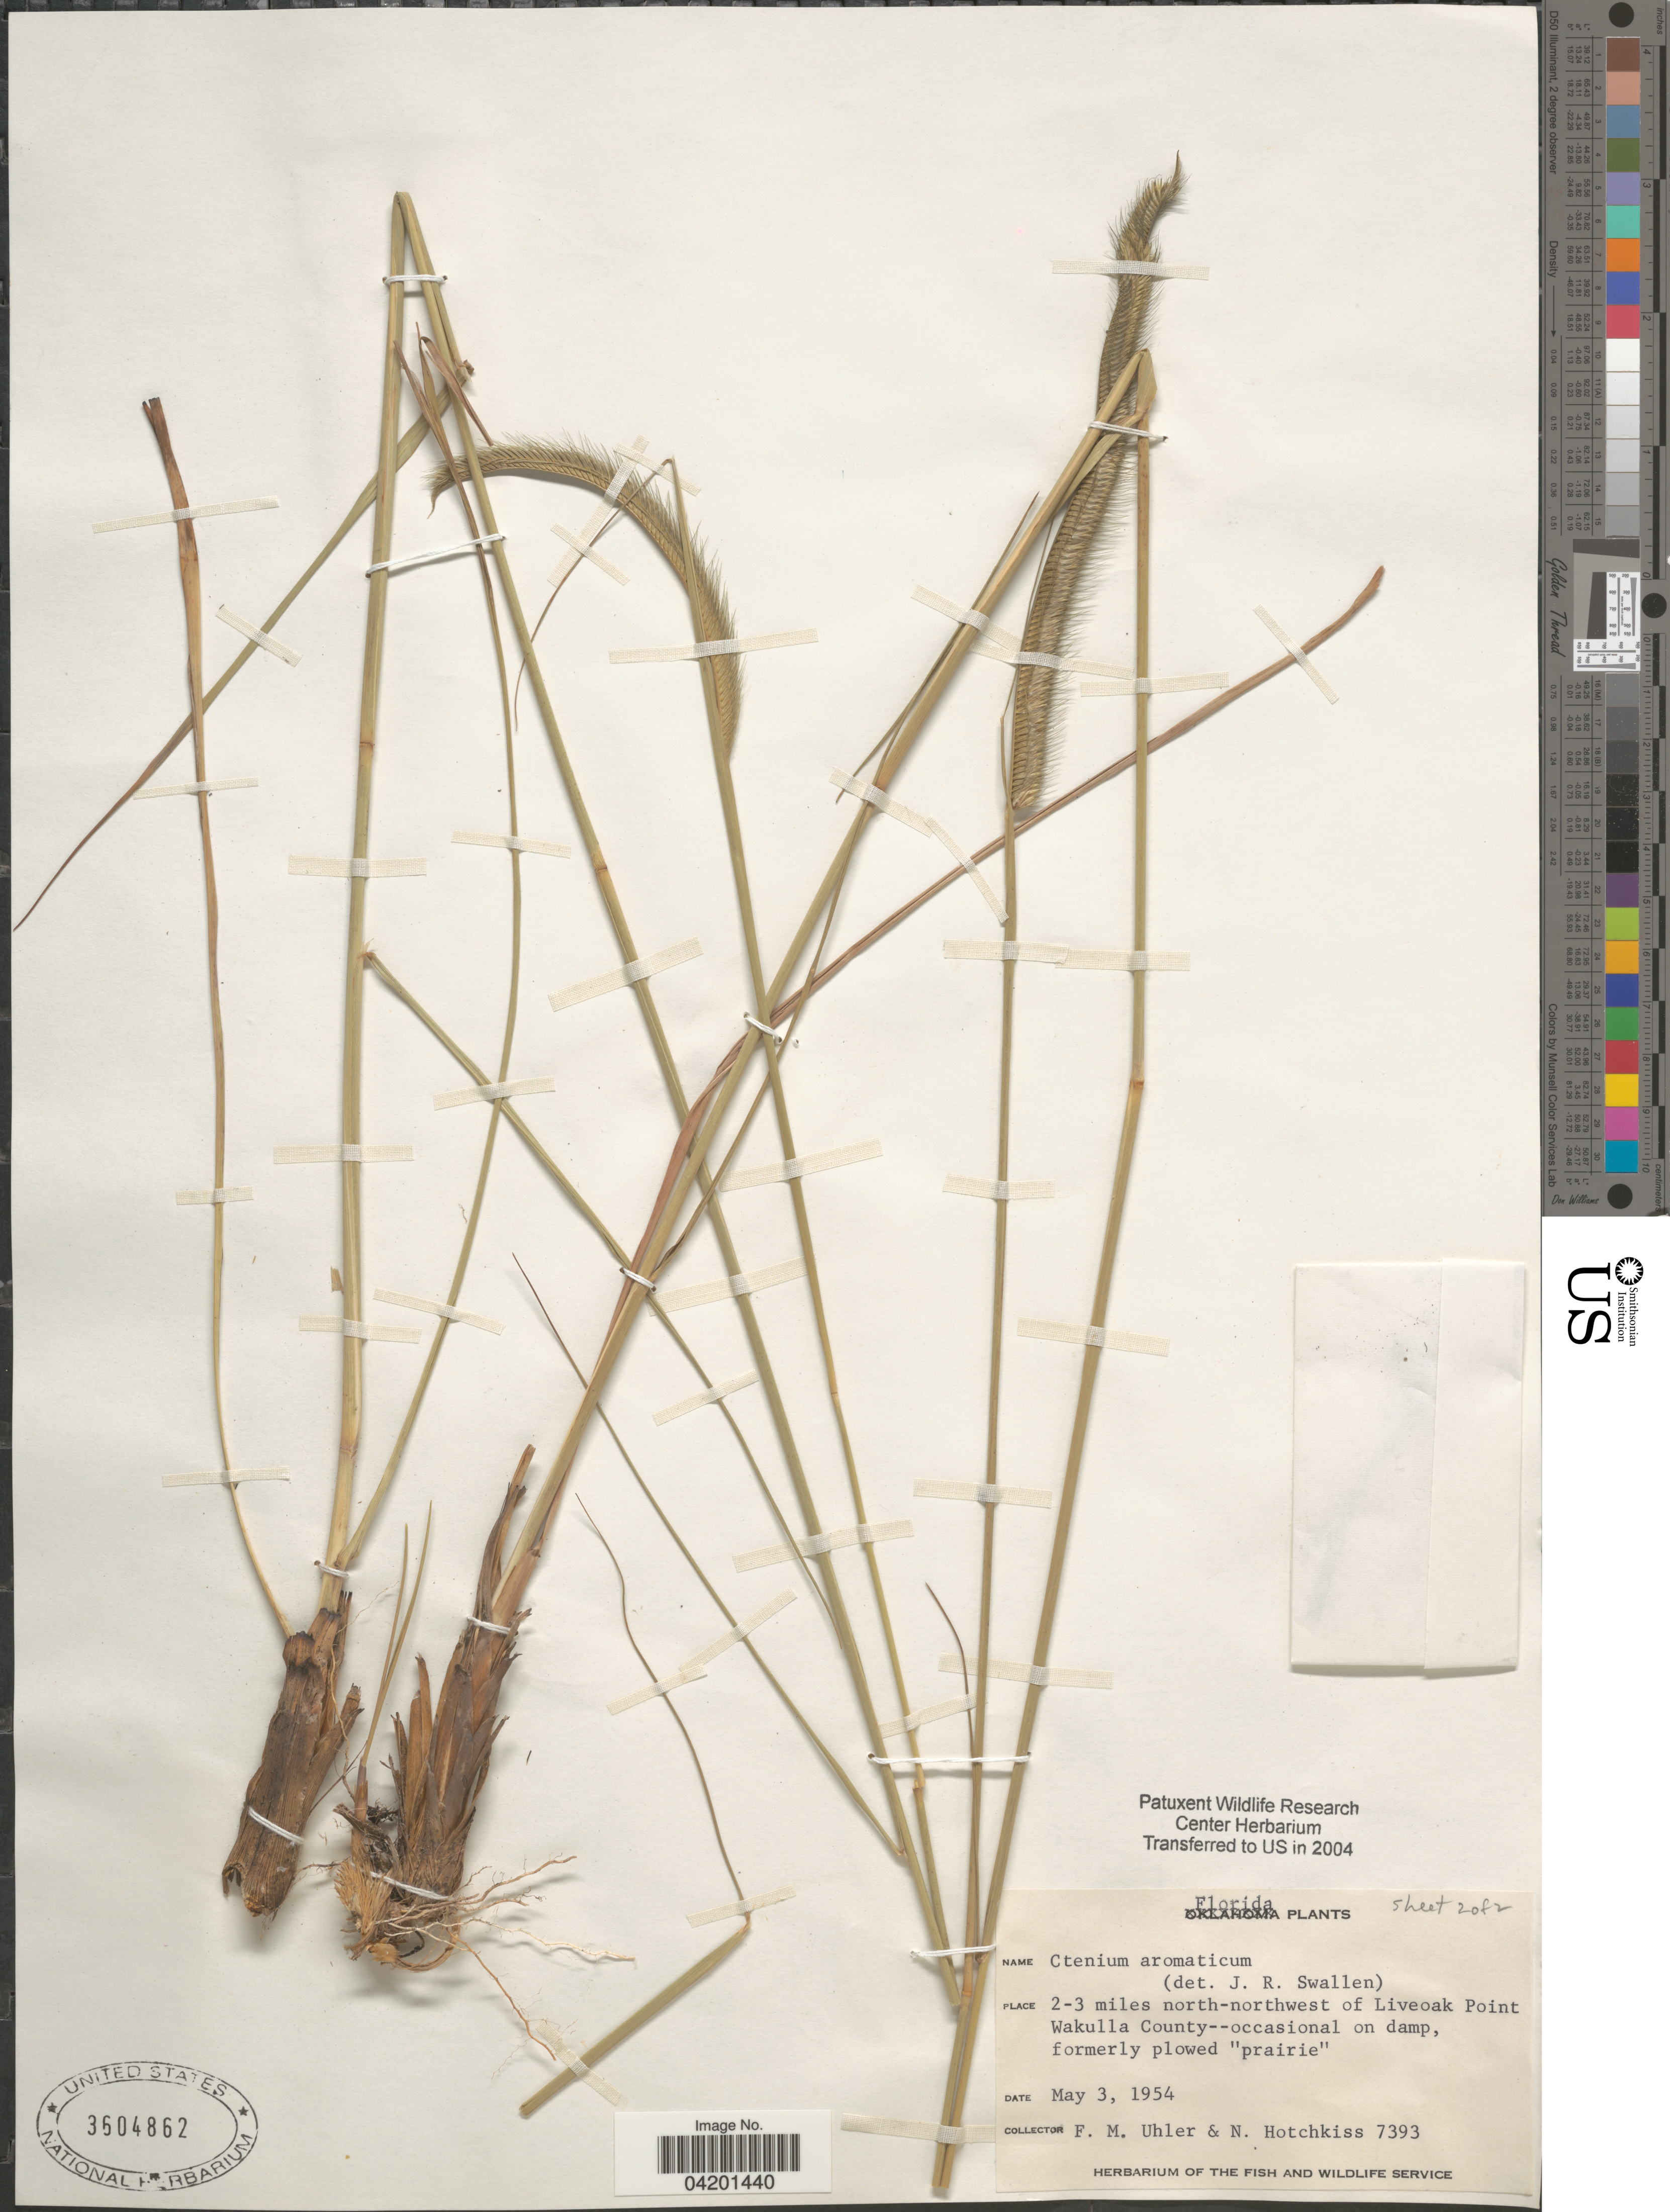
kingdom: Plantae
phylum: Tracheophyta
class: Liliopsida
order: Poales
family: Poaceae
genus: Ctenium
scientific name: Ctenium aromaticum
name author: (Walter) Alph. Wood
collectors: F. M. Uhler & N. Hotchkiss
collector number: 7393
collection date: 1954-05-03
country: United States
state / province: Florida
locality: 2-3 miles north-northwest of Liveoak Point. Wakulla County.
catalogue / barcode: US 3604862